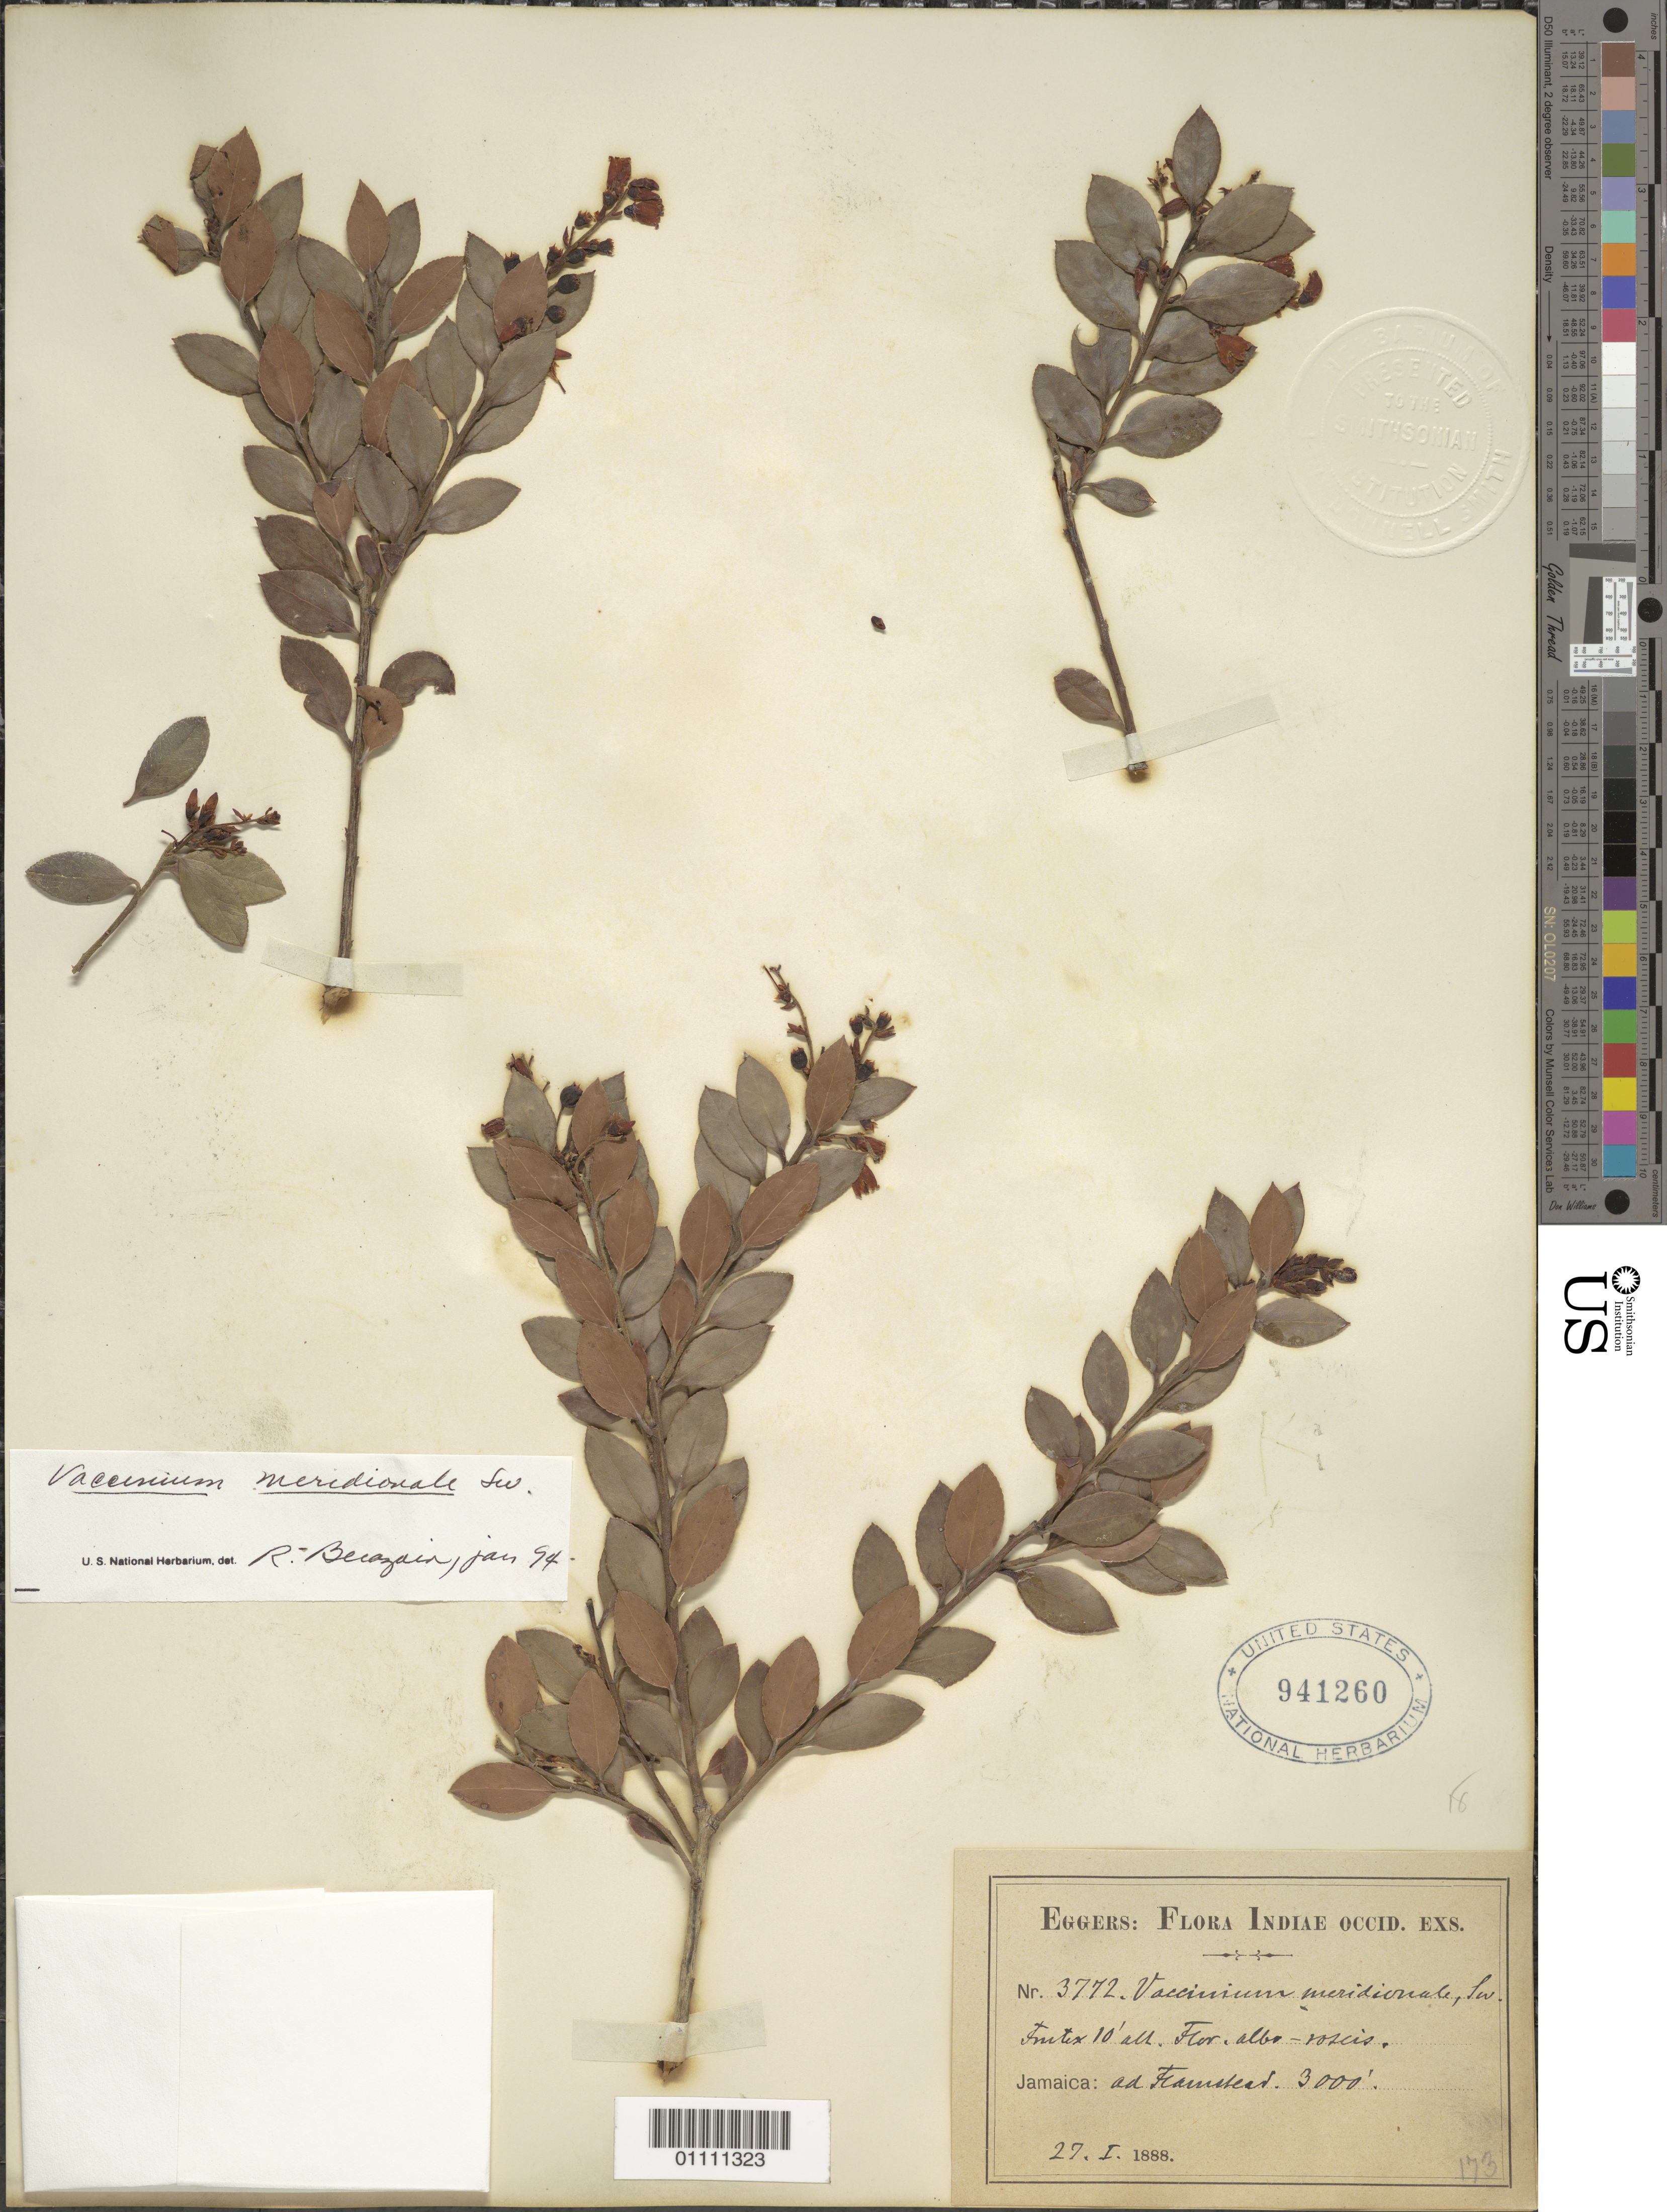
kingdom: Plantae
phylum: Tracheophyta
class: Magnoliopsida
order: Ericales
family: Ericaceae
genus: Vaccinium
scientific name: Vaccinium meridionale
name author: Sw.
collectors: H. F. A. von Eggers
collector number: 3772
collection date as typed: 27 Jan 1888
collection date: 1888-01-27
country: Jamaica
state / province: Saint Mary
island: Jamaica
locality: ad Hamstead.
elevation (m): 914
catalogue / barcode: US 941260